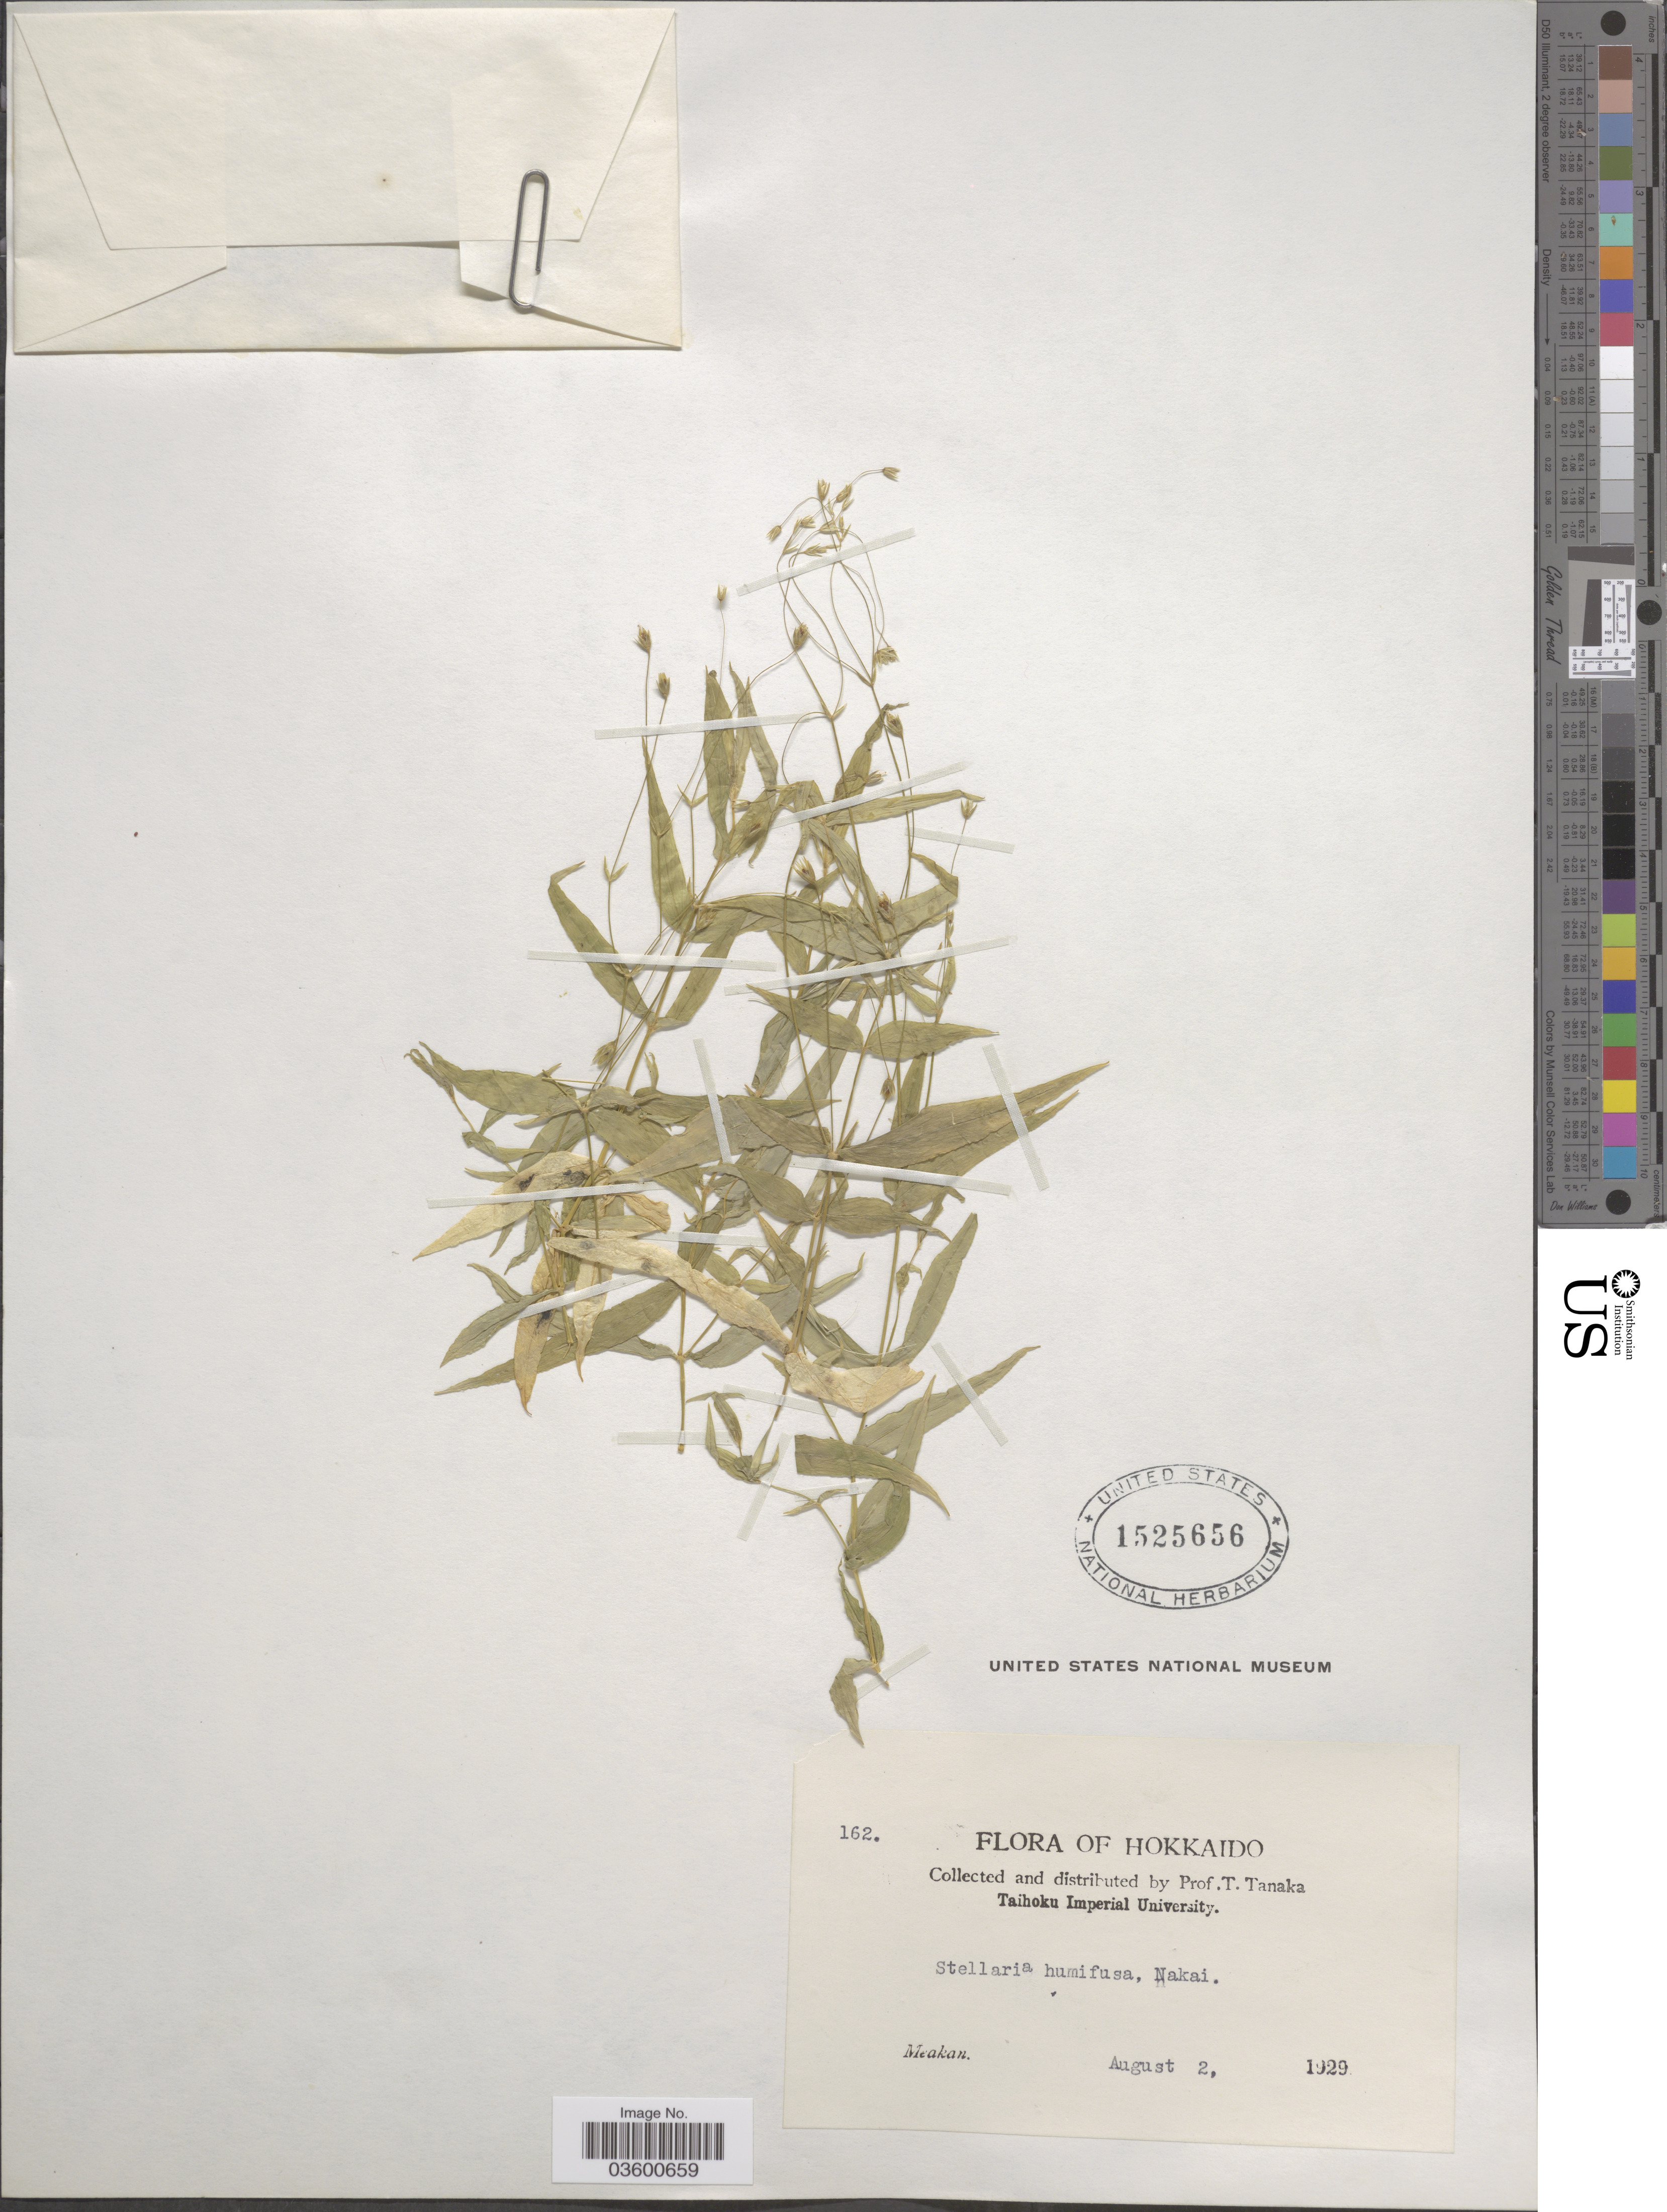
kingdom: Plantae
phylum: Tracheophyta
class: Magnoliopsida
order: Caryophyllales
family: Caryophyllaceae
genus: Stellaria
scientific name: Stellaria humifusa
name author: Rottb.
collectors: T. Tanaka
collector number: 162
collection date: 1929-08-02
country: Japan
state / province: Hokkaidō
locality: Meakan.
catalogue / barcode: US 1525656